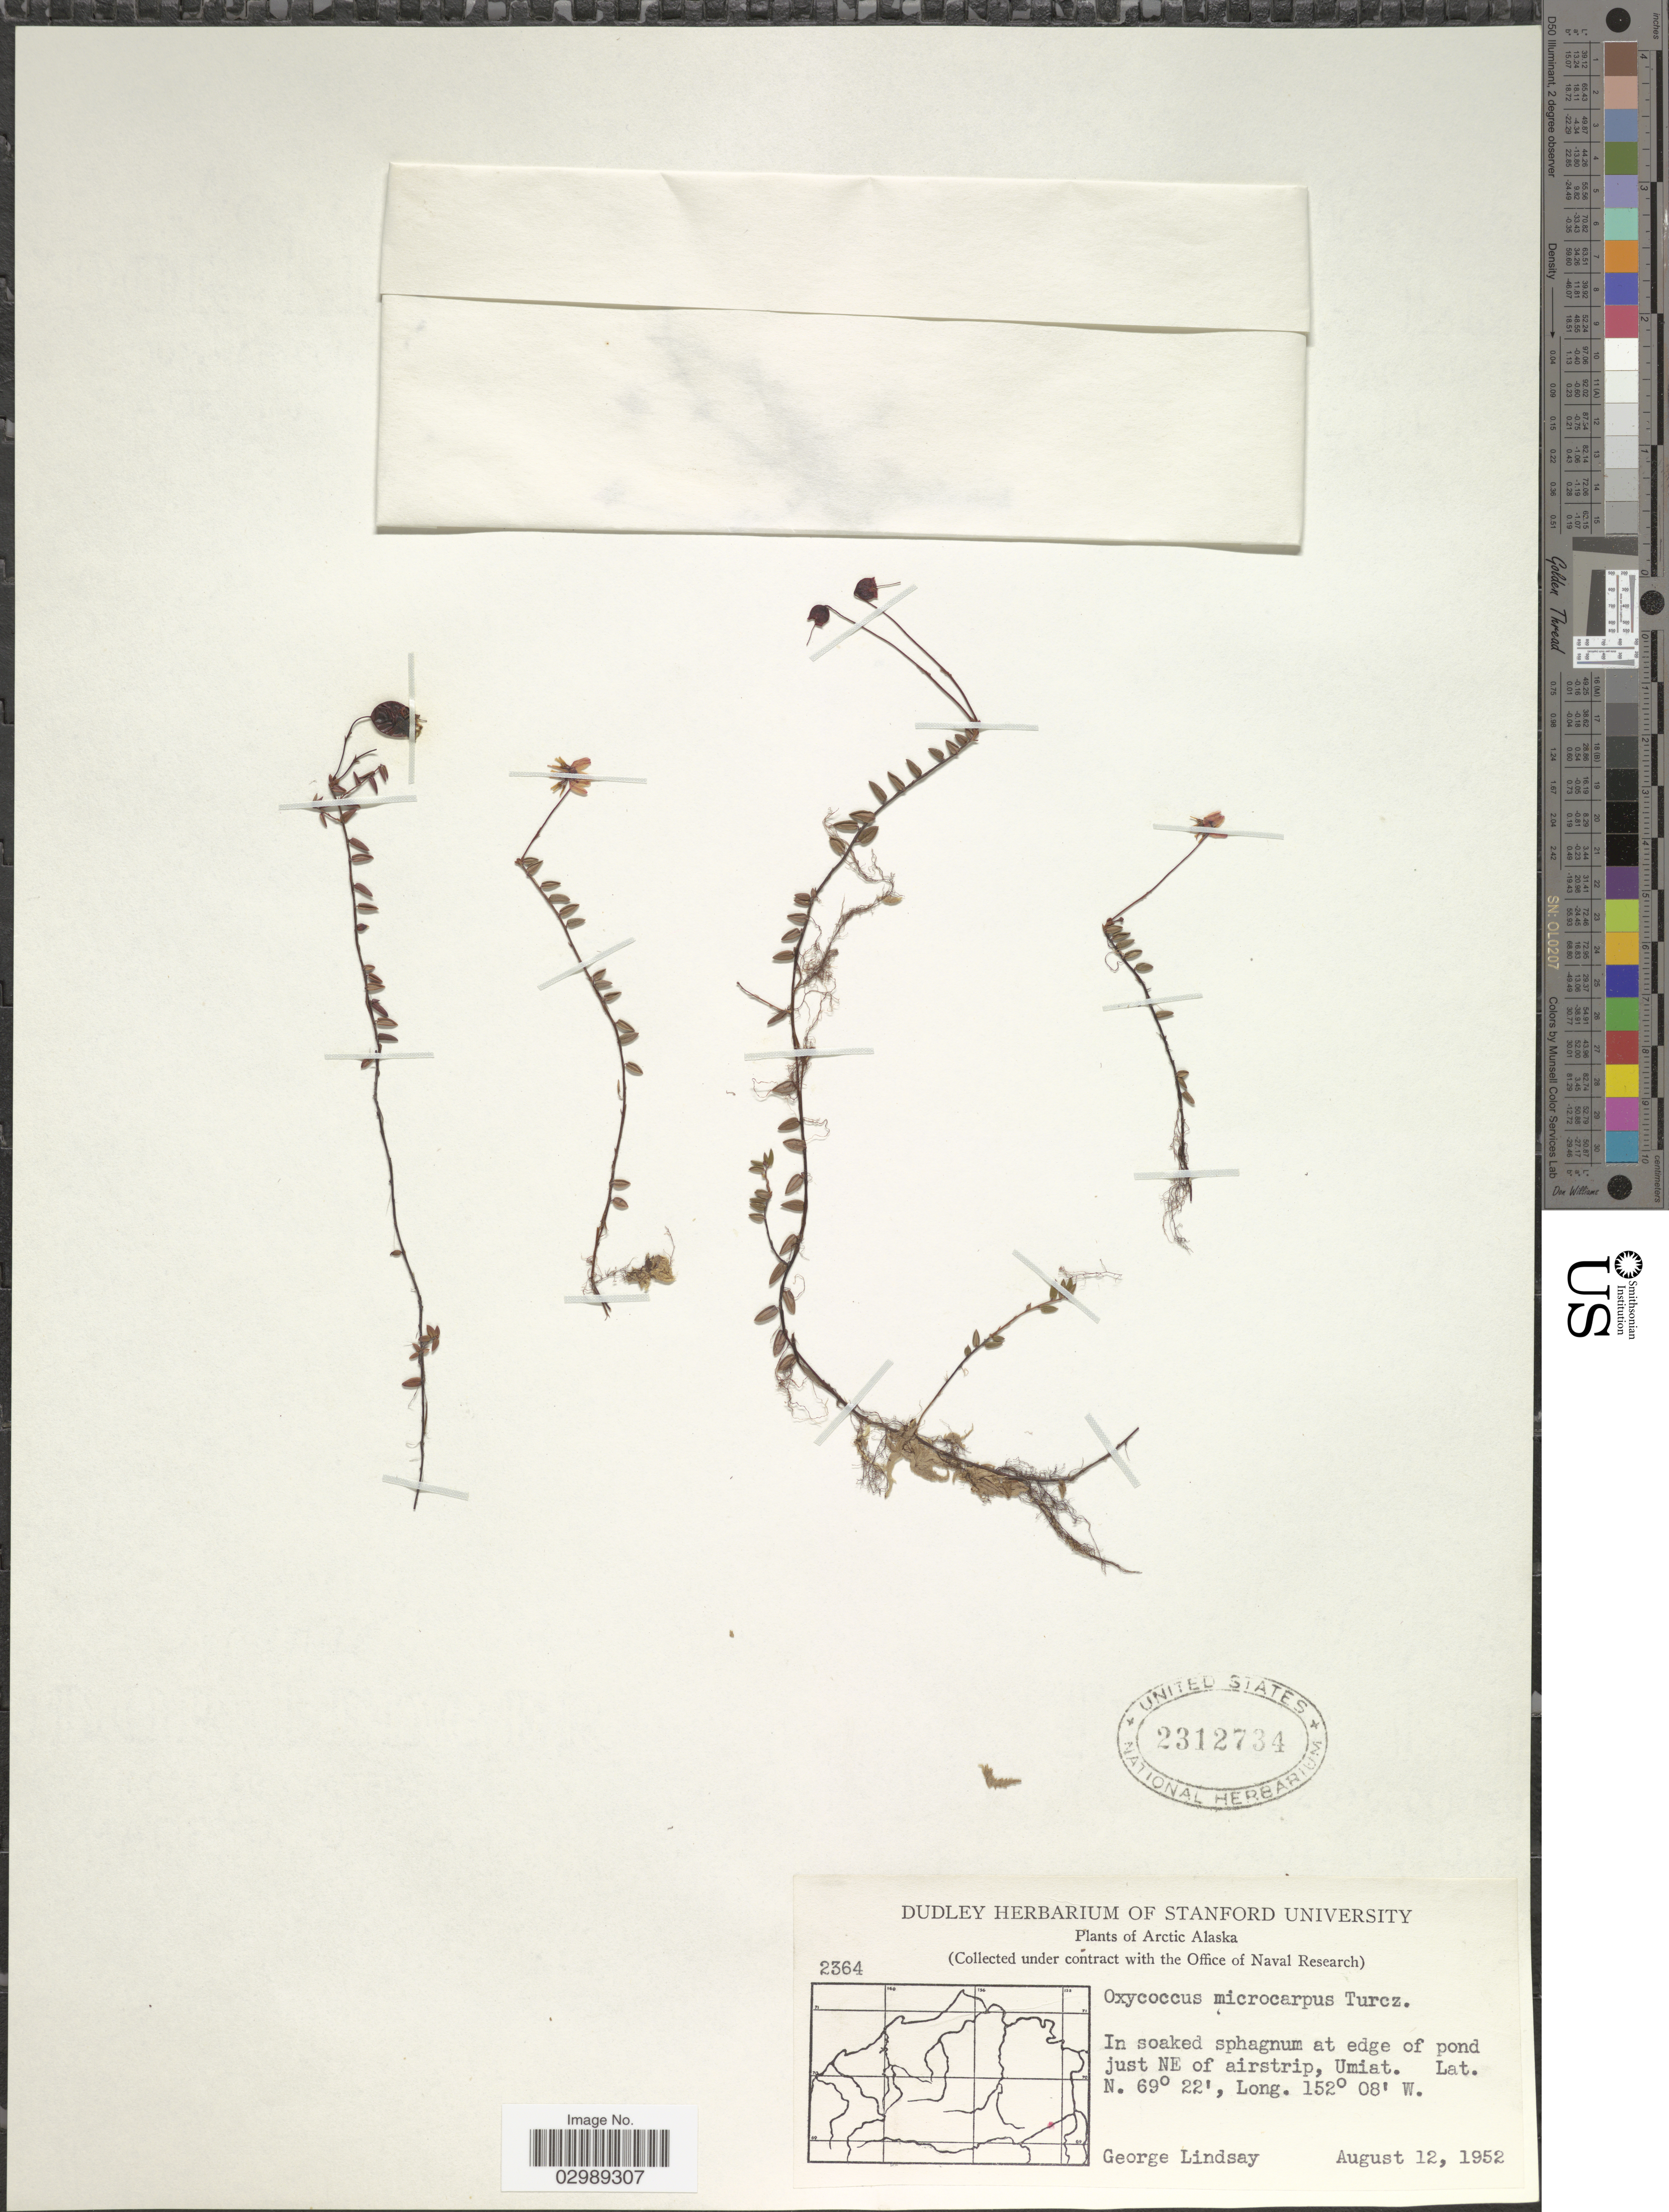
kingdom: Plantae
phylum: Tracheophyta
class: Magnoliopsida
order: Ericales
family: Ericaceae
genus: Vaccinium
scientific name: Vaccinium oxycoccos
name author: L.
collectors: G. Lindsay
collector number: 2364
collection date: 1952-08-12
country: United States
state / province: Alaska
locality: Arctic Alaska, In soaked sphagnum at edge of pond just NE of airstrip, Umiat.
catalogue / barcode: US 2312734